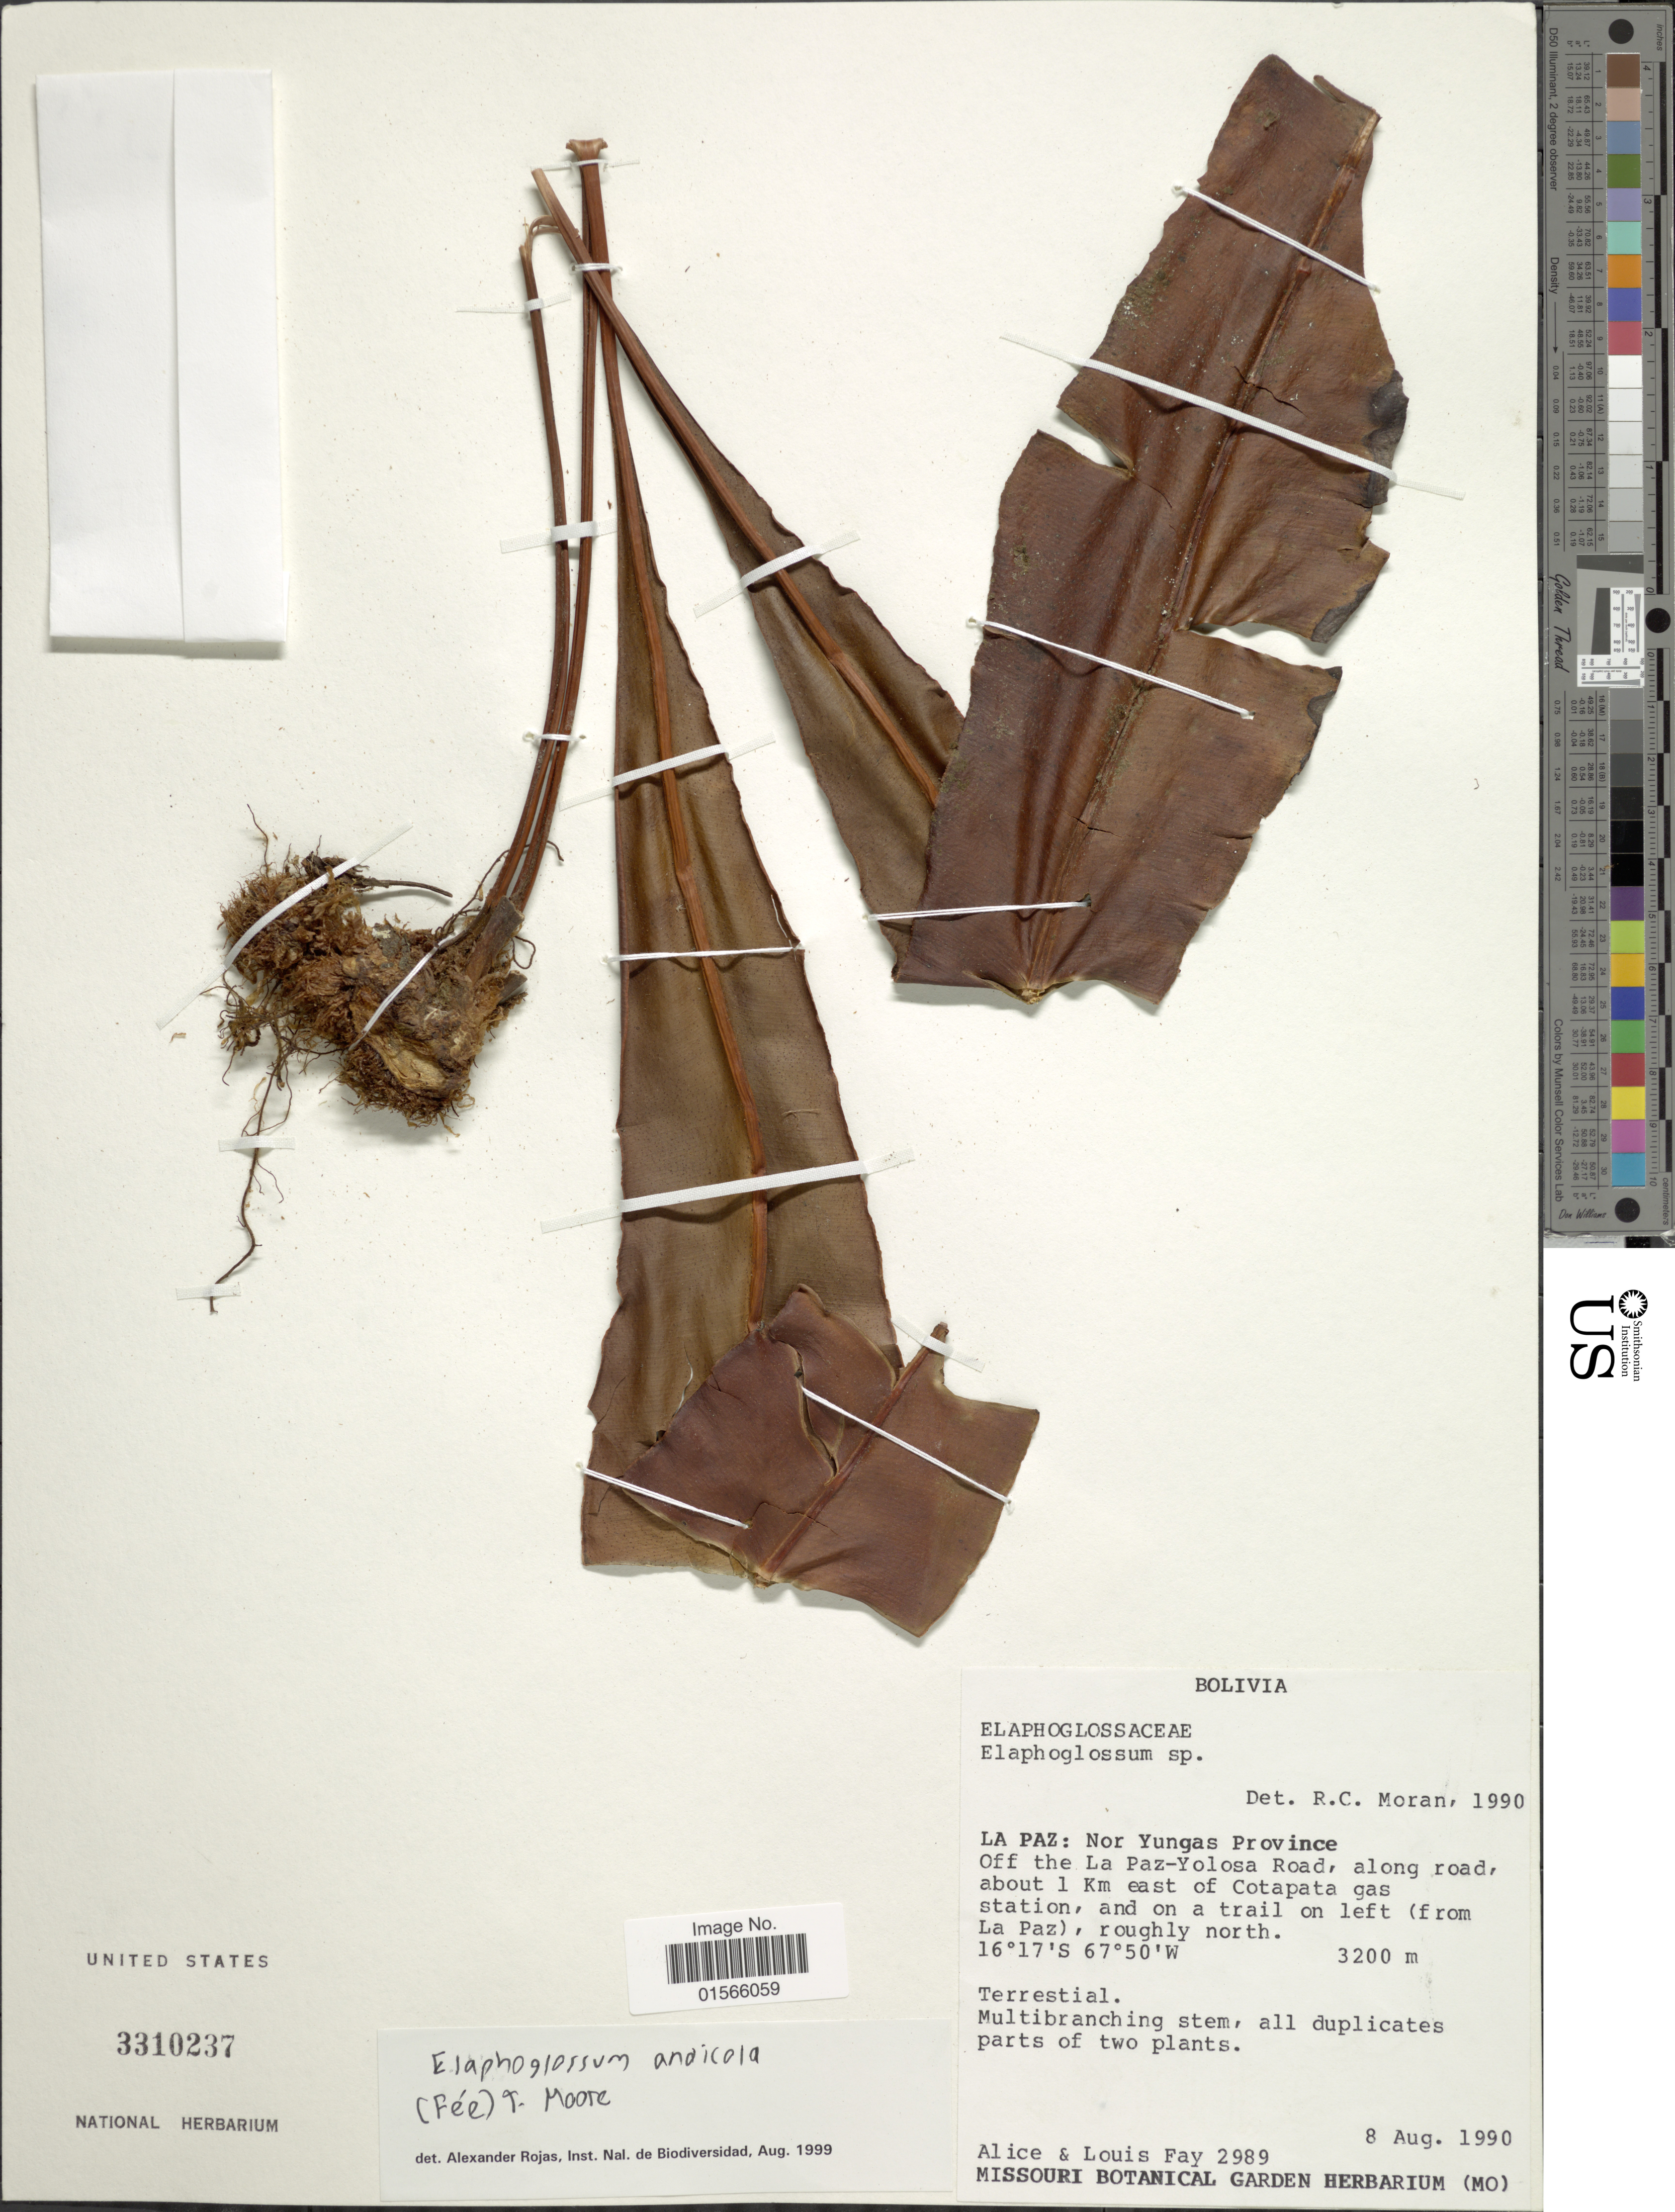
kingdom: Plantae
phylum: Tracheophyta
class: Polypodiopsida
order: Polypodiales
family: Dryopteridaceae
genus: Elaphoglossum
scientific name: Elaphoglossum andicola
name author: (Fée) T. Moore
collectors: A. Fay & L. Fay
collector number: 2989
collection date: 1990-08-08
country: Bolivia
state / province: La Paz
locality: Nor Yungas Province, Off the La Paz-Yolosa Road, along road, about 1 Km east of Cotapata gas station, and on a trail on left (from La Paz), roughly north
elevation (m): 3200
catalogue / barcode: US 3310237